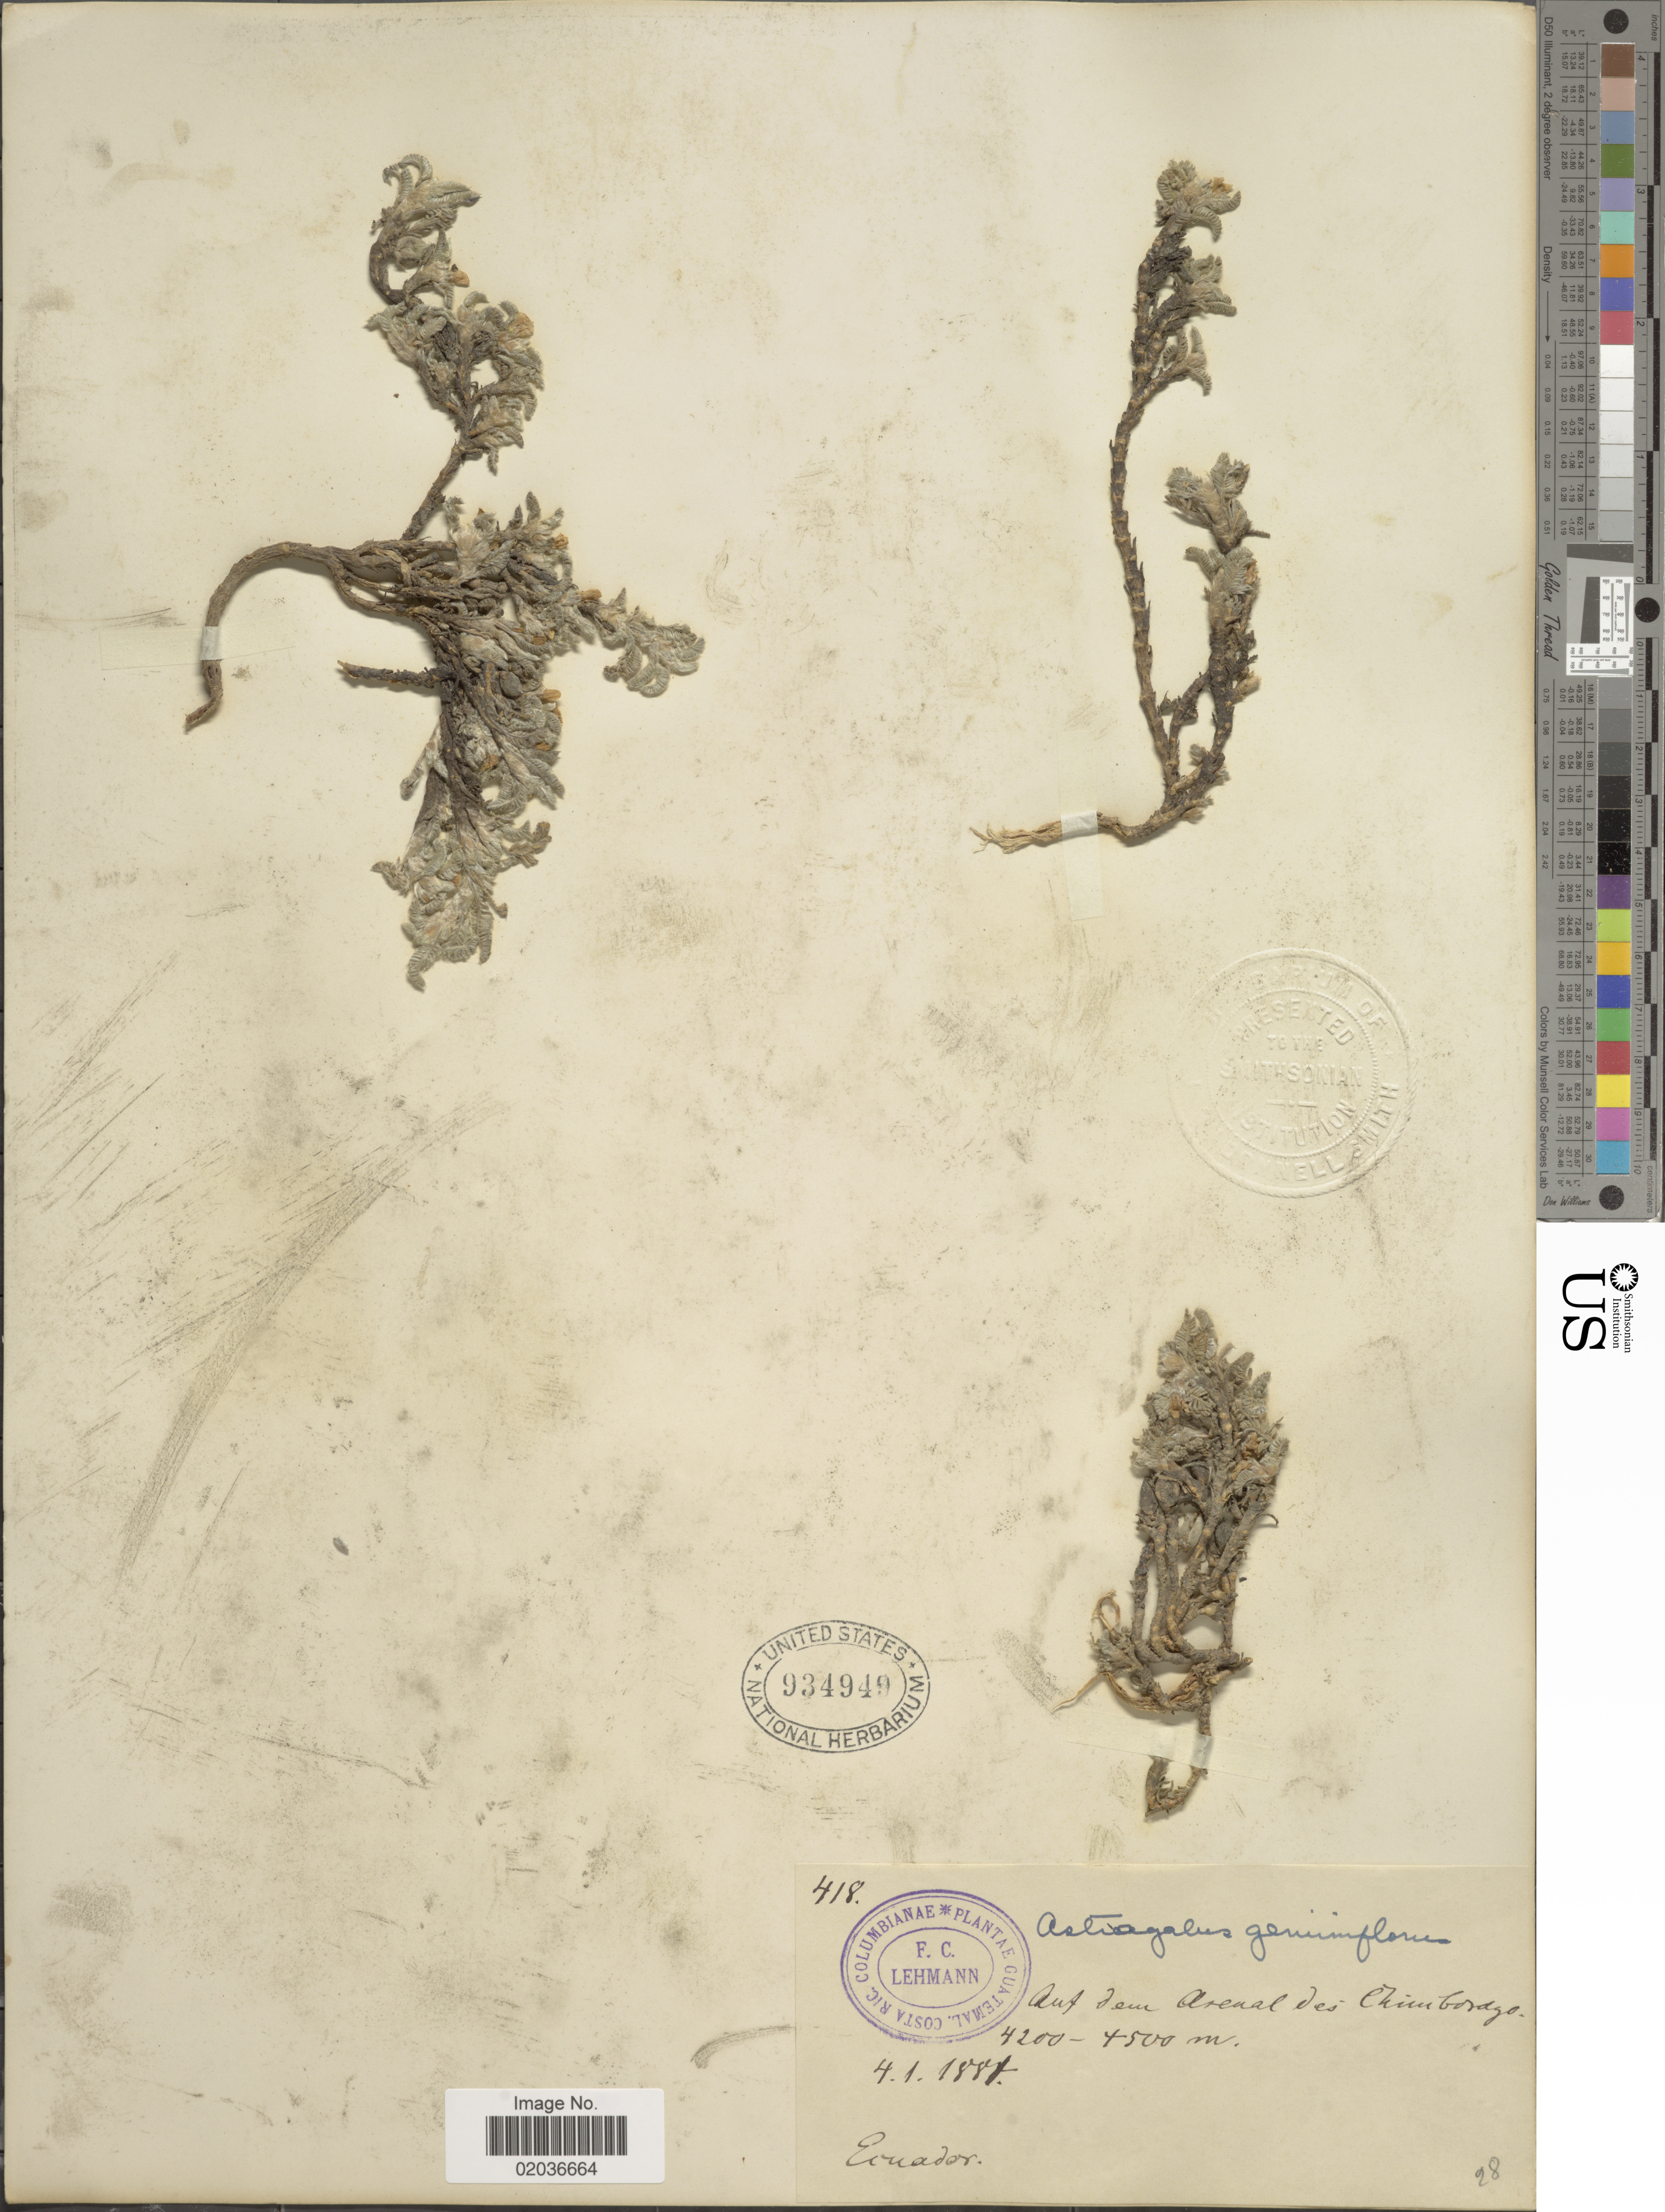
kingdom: Plantae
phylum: Tracheophyta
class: Magnoliopsida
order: Fabales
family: Fabaceae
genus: Astragalus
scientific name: Astragalus geminiflorus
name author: Bonpl.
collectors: F. C. Lehmann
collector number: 418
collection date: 1888-01-04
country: Ecuador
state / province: Chimborazo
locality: Auf dem Arenal des Chimborazo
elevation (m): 4200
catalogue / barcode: US 934949